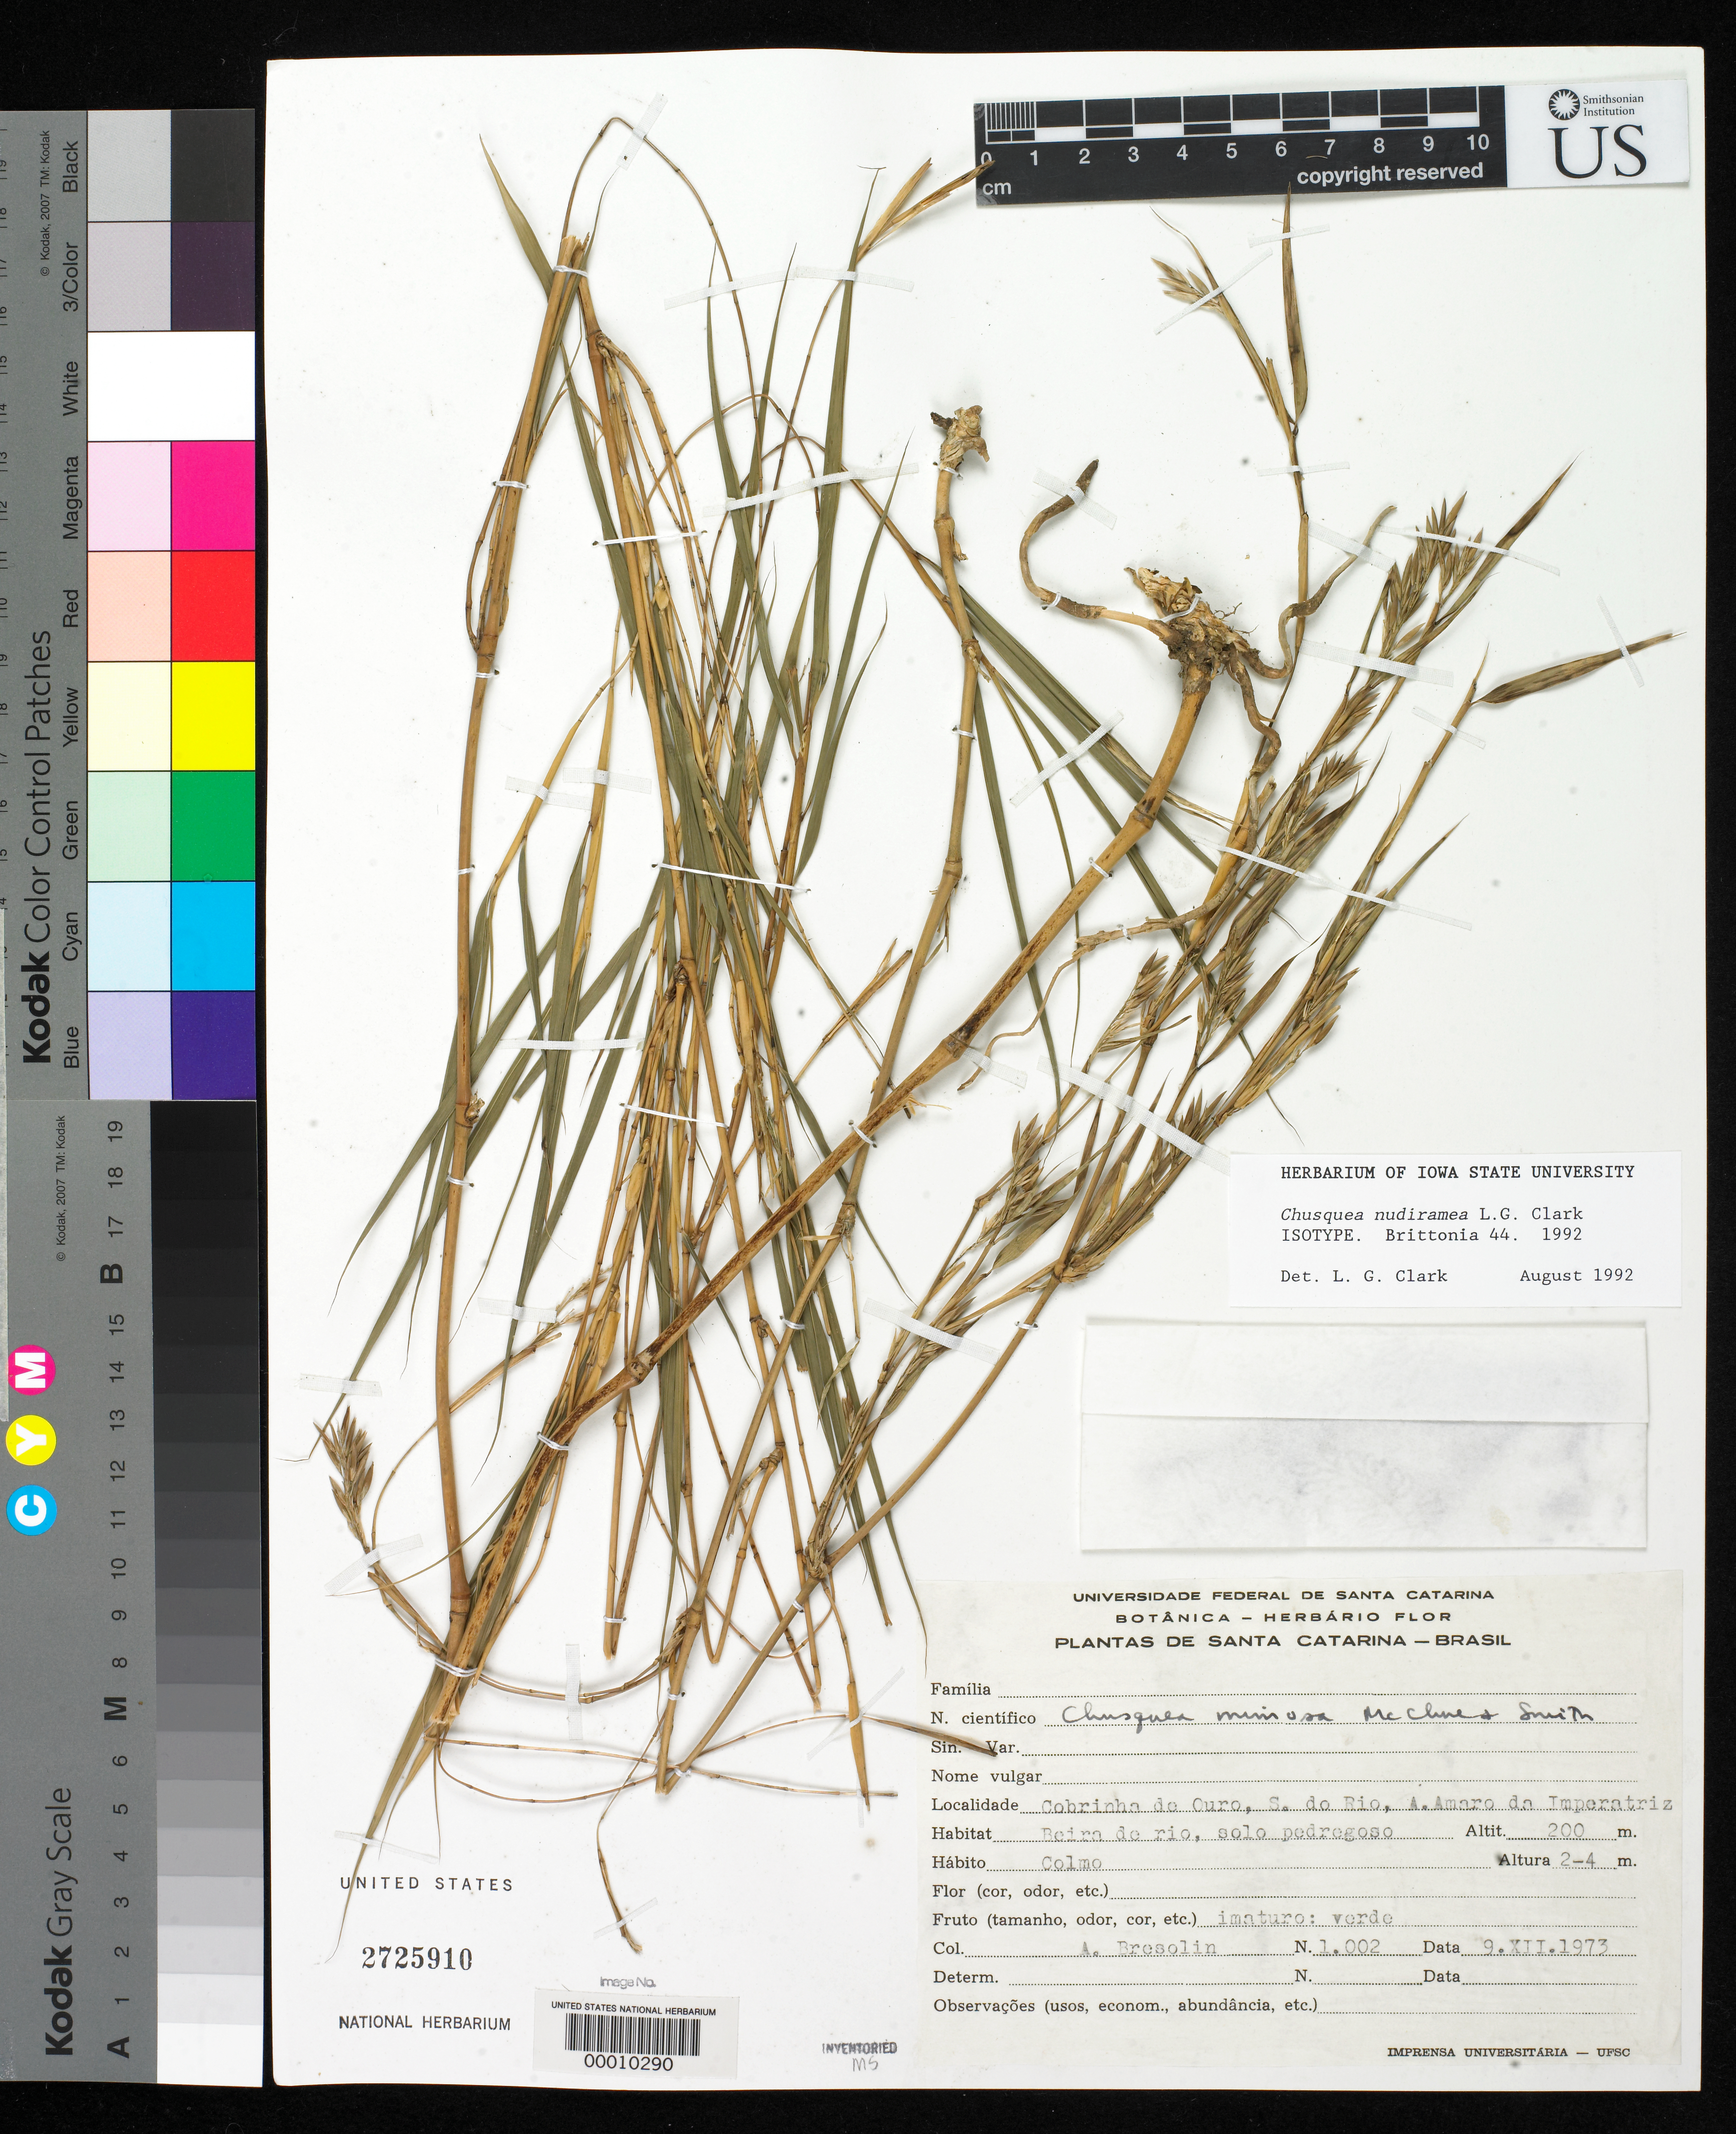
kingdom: Plantae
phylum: Tracheophyta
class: Liliopsida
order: Poales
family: Poaceae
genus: Chusquea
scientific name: Chusquea nudiramea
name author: L.G. Clark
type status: Isotype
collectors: A. Bresolin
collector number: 1002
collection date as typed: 09 Dec 1973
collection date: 1973-12-09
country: Brazil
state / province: Santa Catarina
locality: Cobrinha de Ouro, S. do Rio, A. Amaro de Imperatriz.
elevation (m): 200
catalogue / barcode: US 2725910